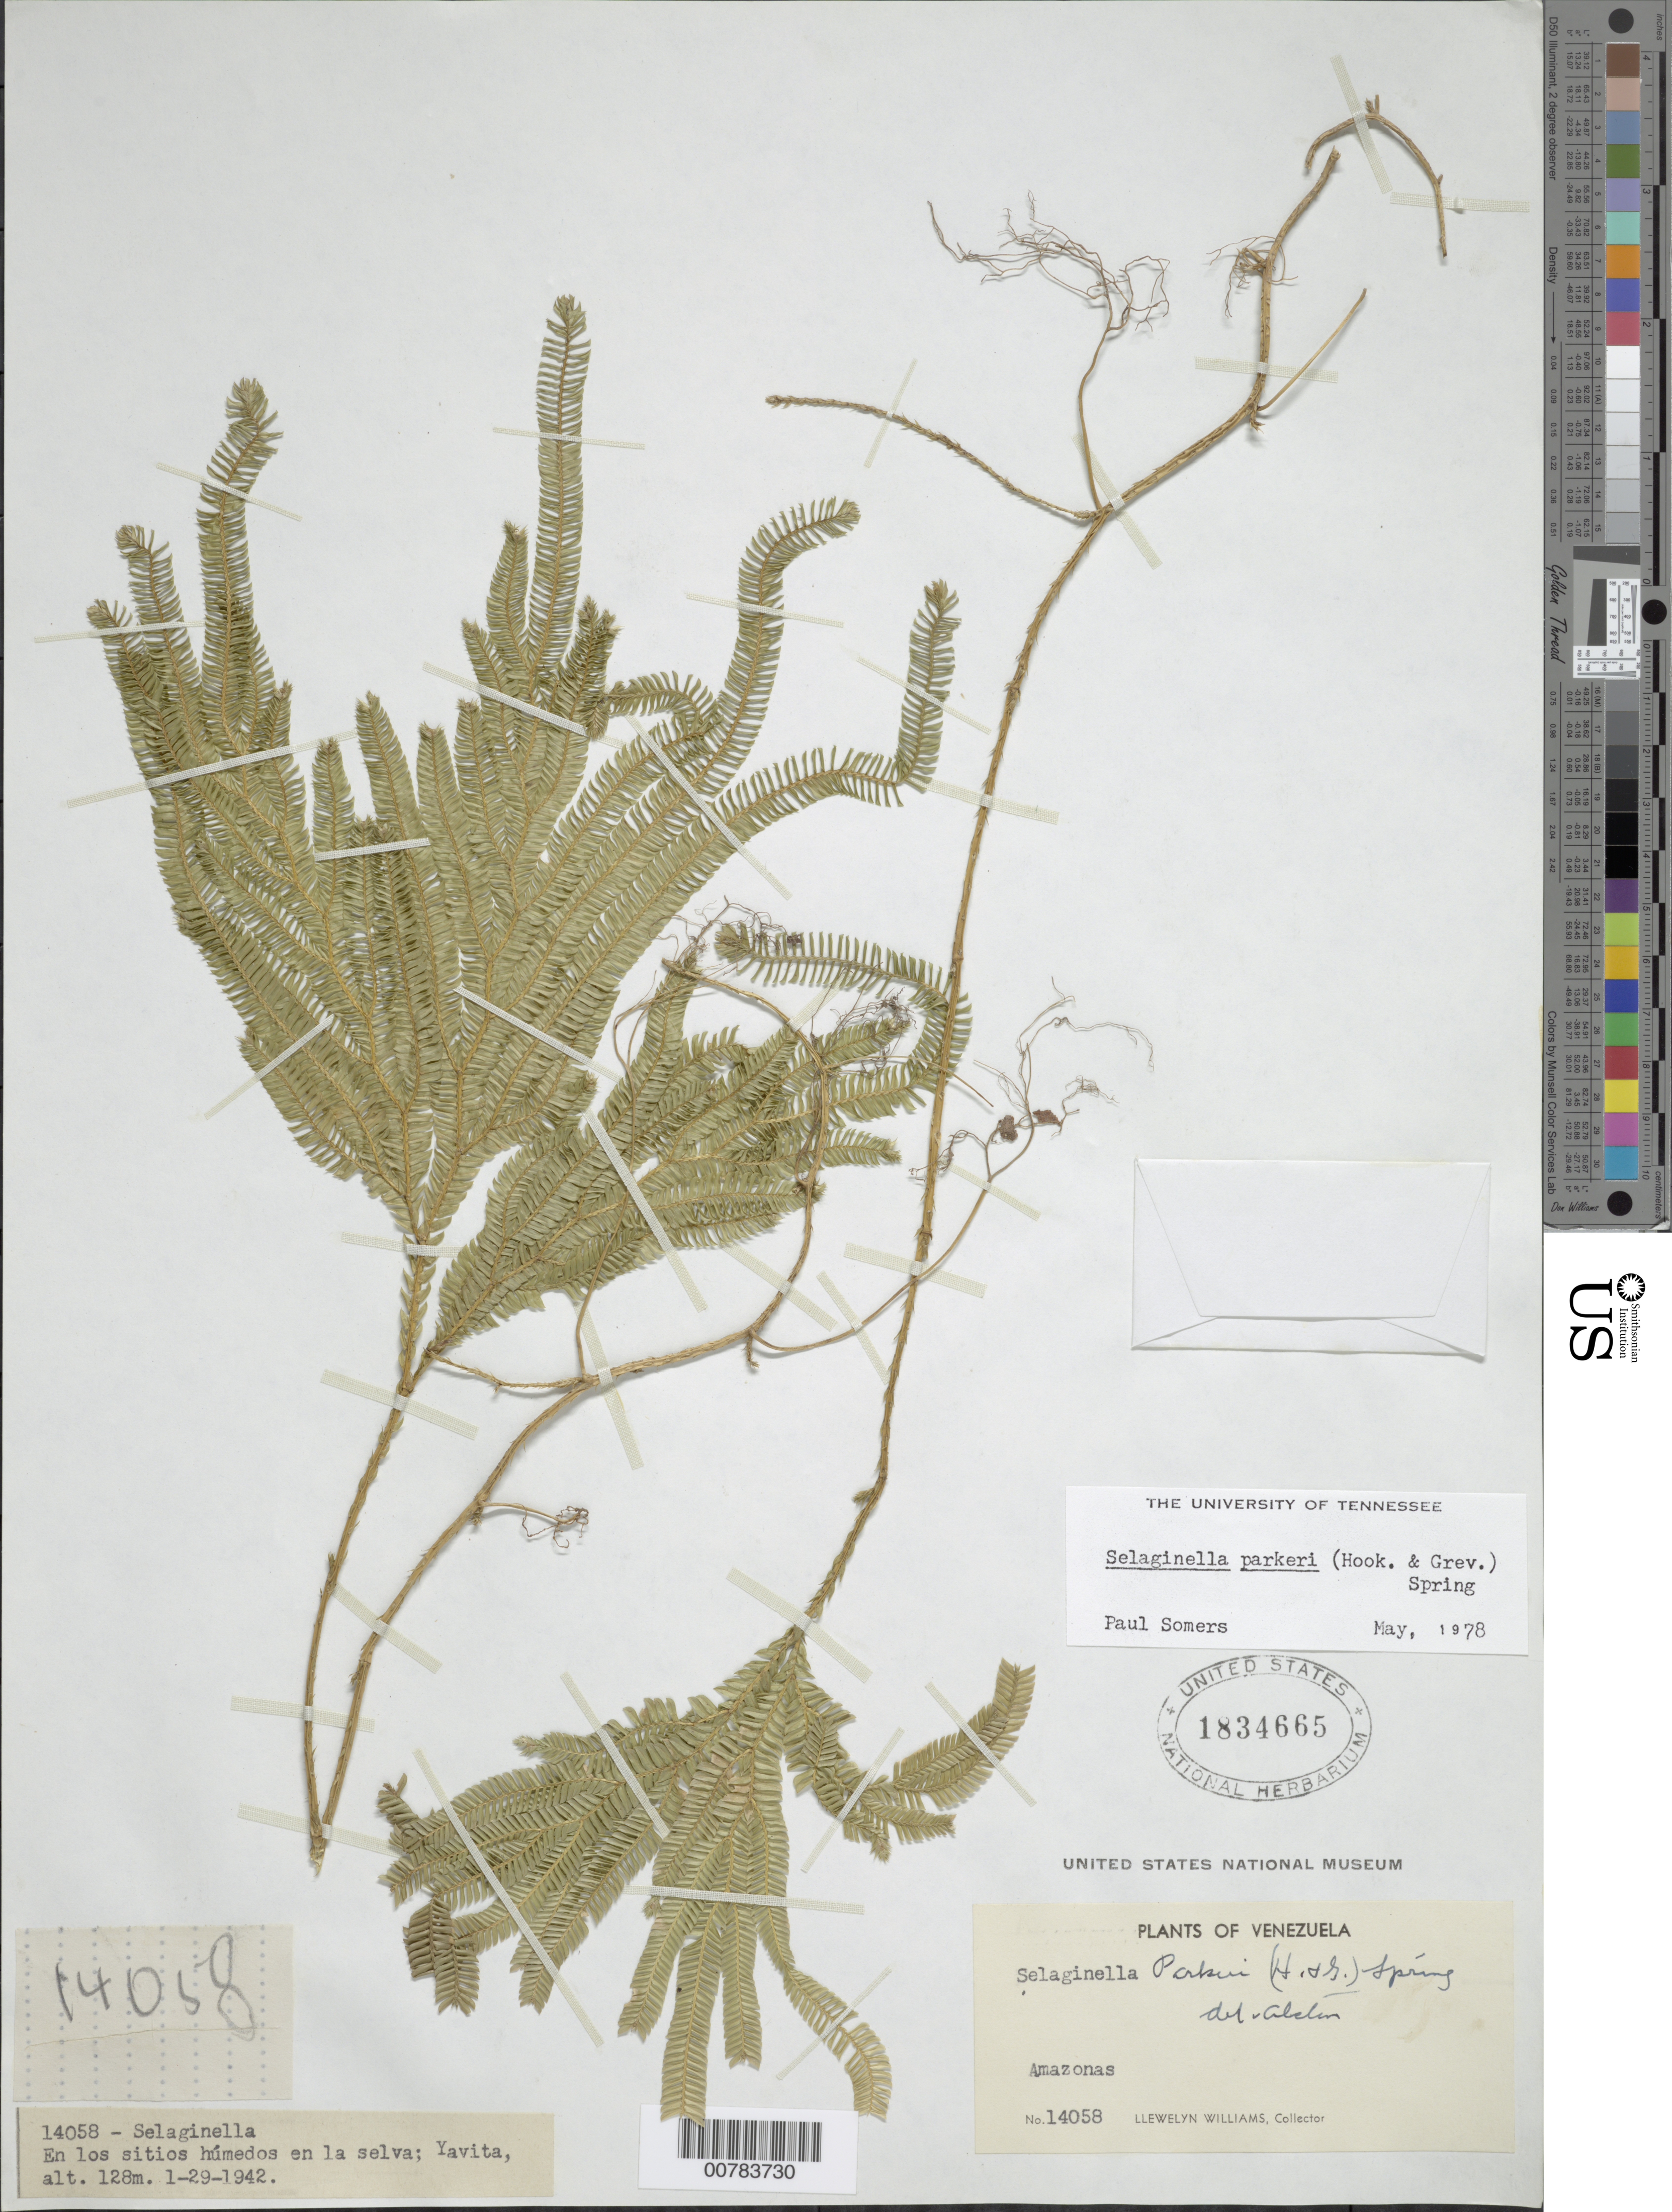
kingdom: Plantae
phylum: Tracheophyta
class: Lycopodiopsida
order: Selaginellales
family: Selaginellaceae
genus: Selaginella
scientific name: Selaginella parkeri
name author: (Hook. & Grev.) Spring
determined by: Somers, P., (TENN), University of Tennessee Knoxville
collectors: Ll. Williams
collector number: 14058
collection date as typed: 29-Jan-42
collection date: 1942-01-29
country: Venezuela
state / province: Amazonas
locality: Yavita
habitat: Sitios húmedos en la selva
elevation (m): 128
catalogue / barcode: US 1834665